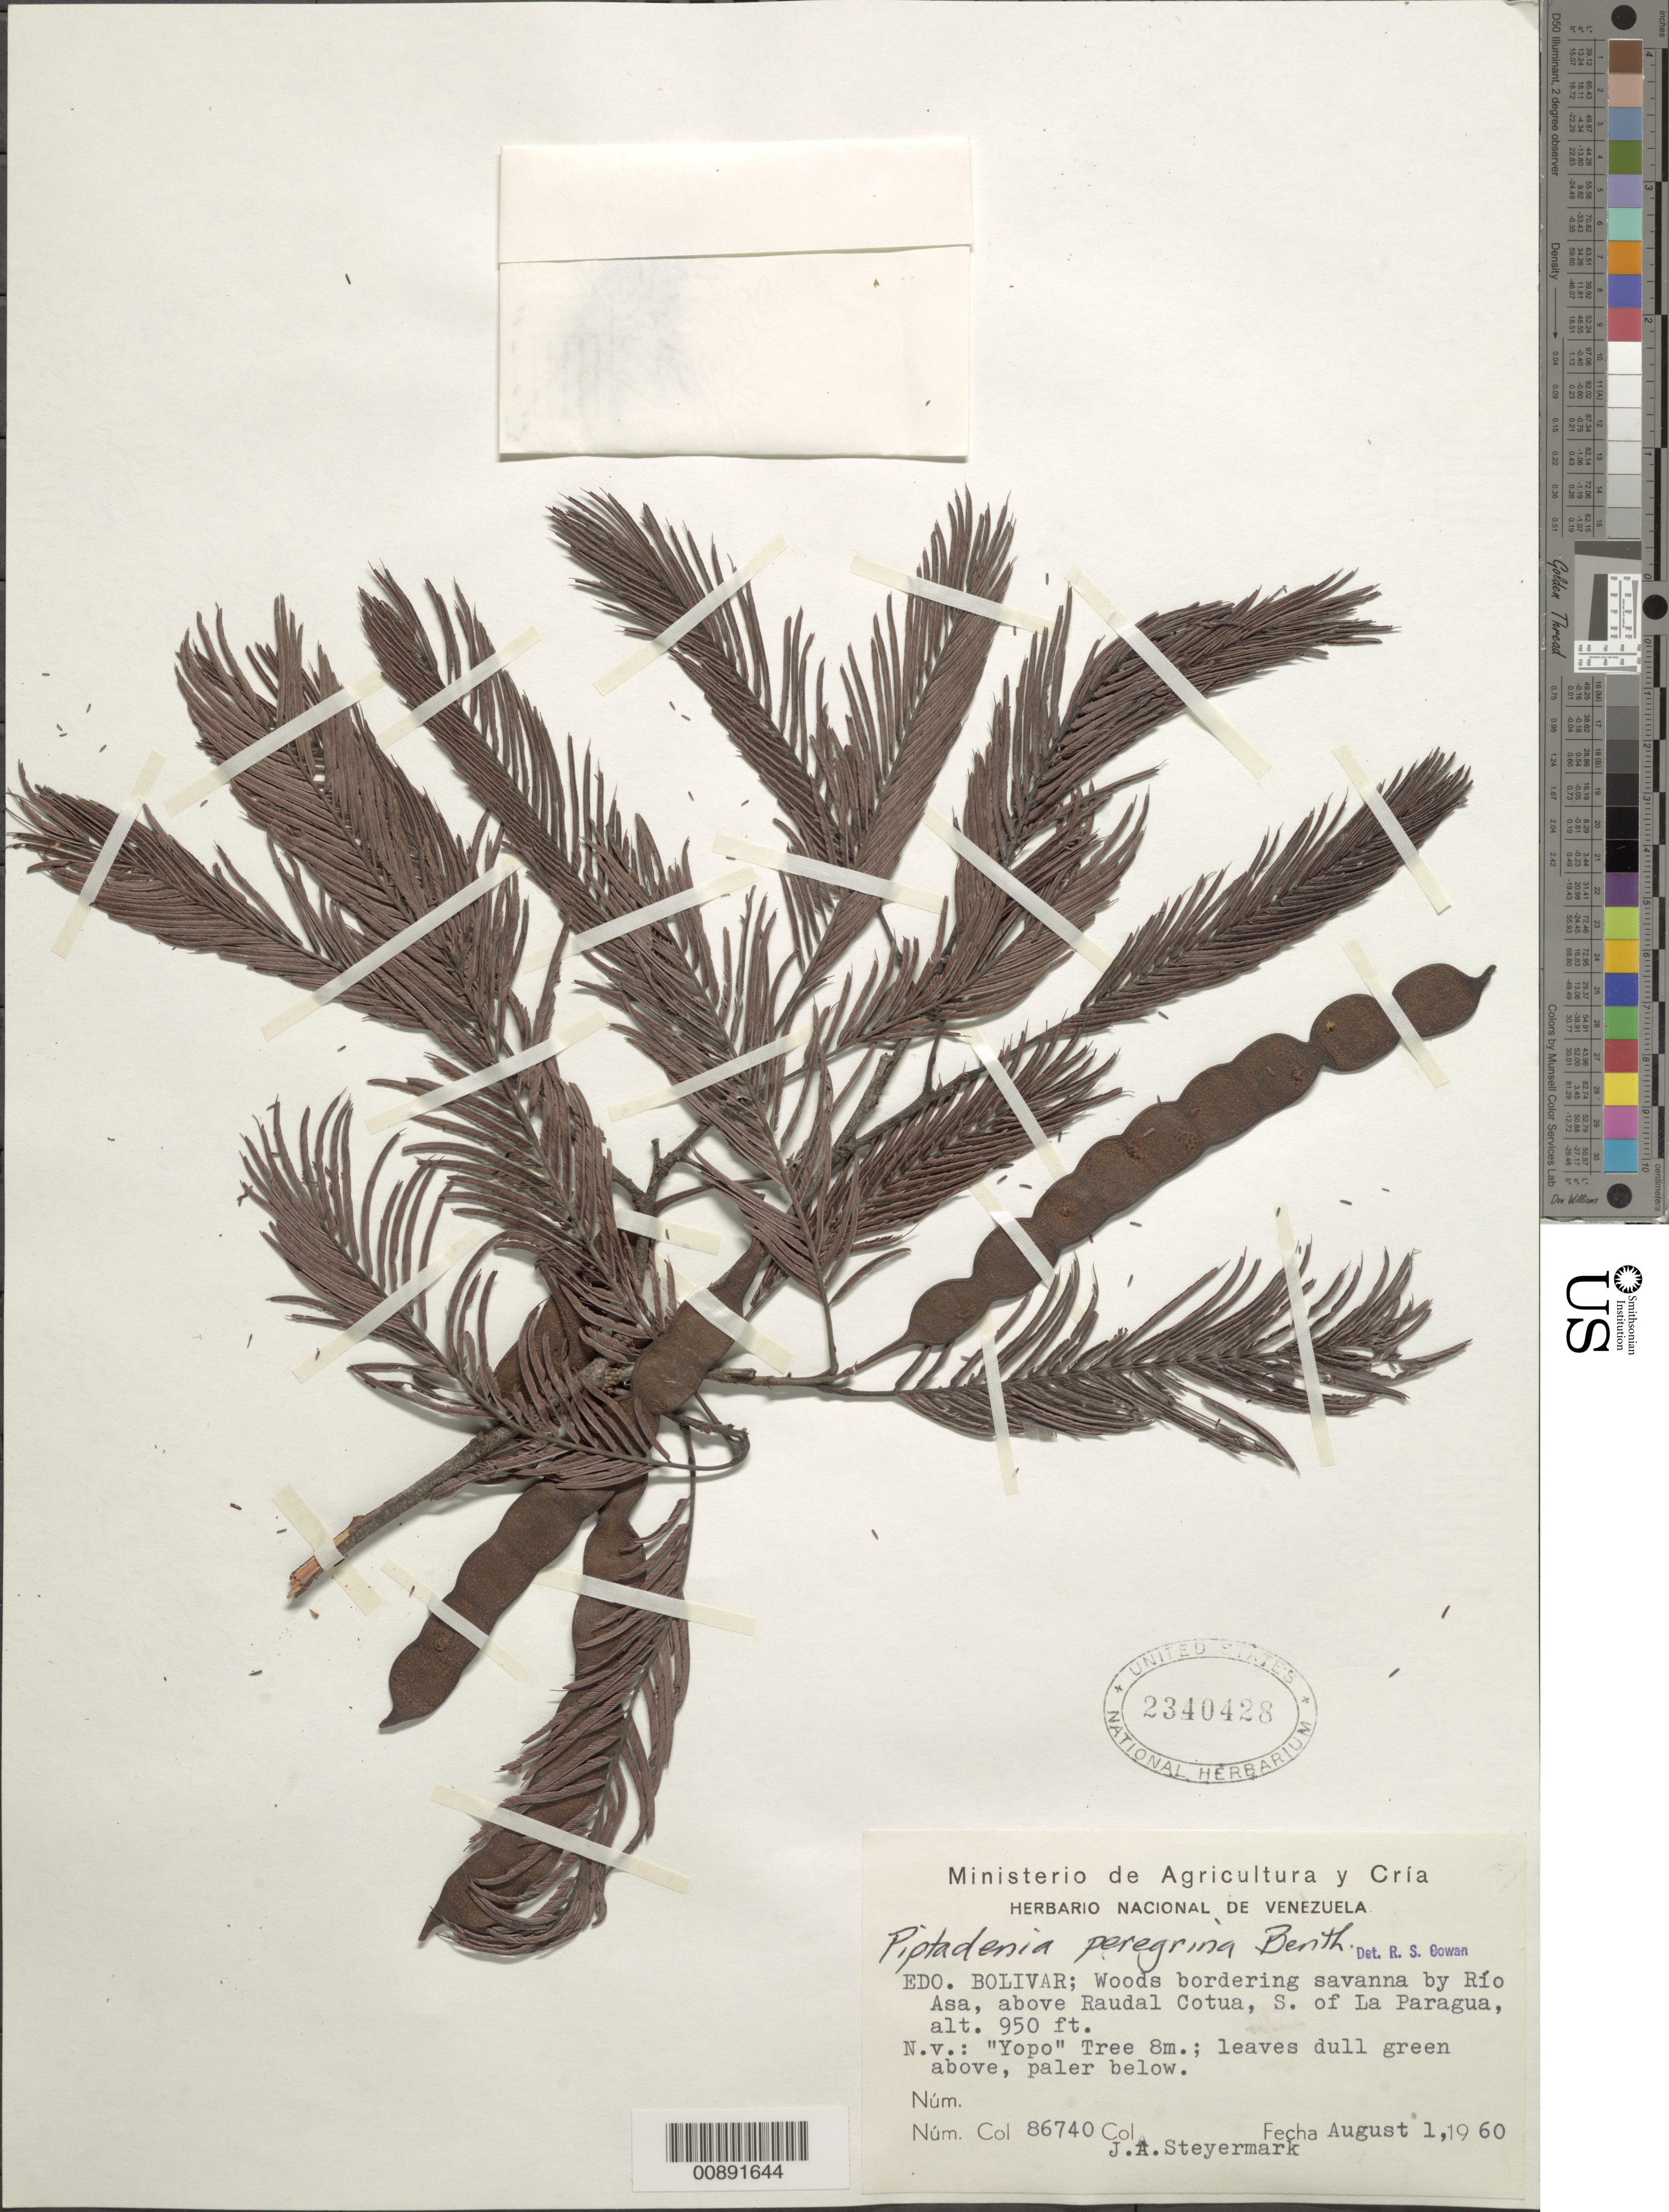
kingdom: Plantae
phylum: Tracheophyta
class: Magnoliopsida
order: Fabales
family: Fabaceae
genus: Anadenanthera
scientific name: Anadenanthera peregrina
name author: (L.) Speg.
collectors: J. Steyermark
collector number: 86740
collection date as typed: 1-Aug-60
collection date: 1960-08-01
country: Venezuela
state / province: Bolívar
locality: Río Asa, above Raudal Cotua, S of La Paragua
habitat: Woods bordering savanna by rio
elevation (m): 290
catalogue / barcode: US 2340428